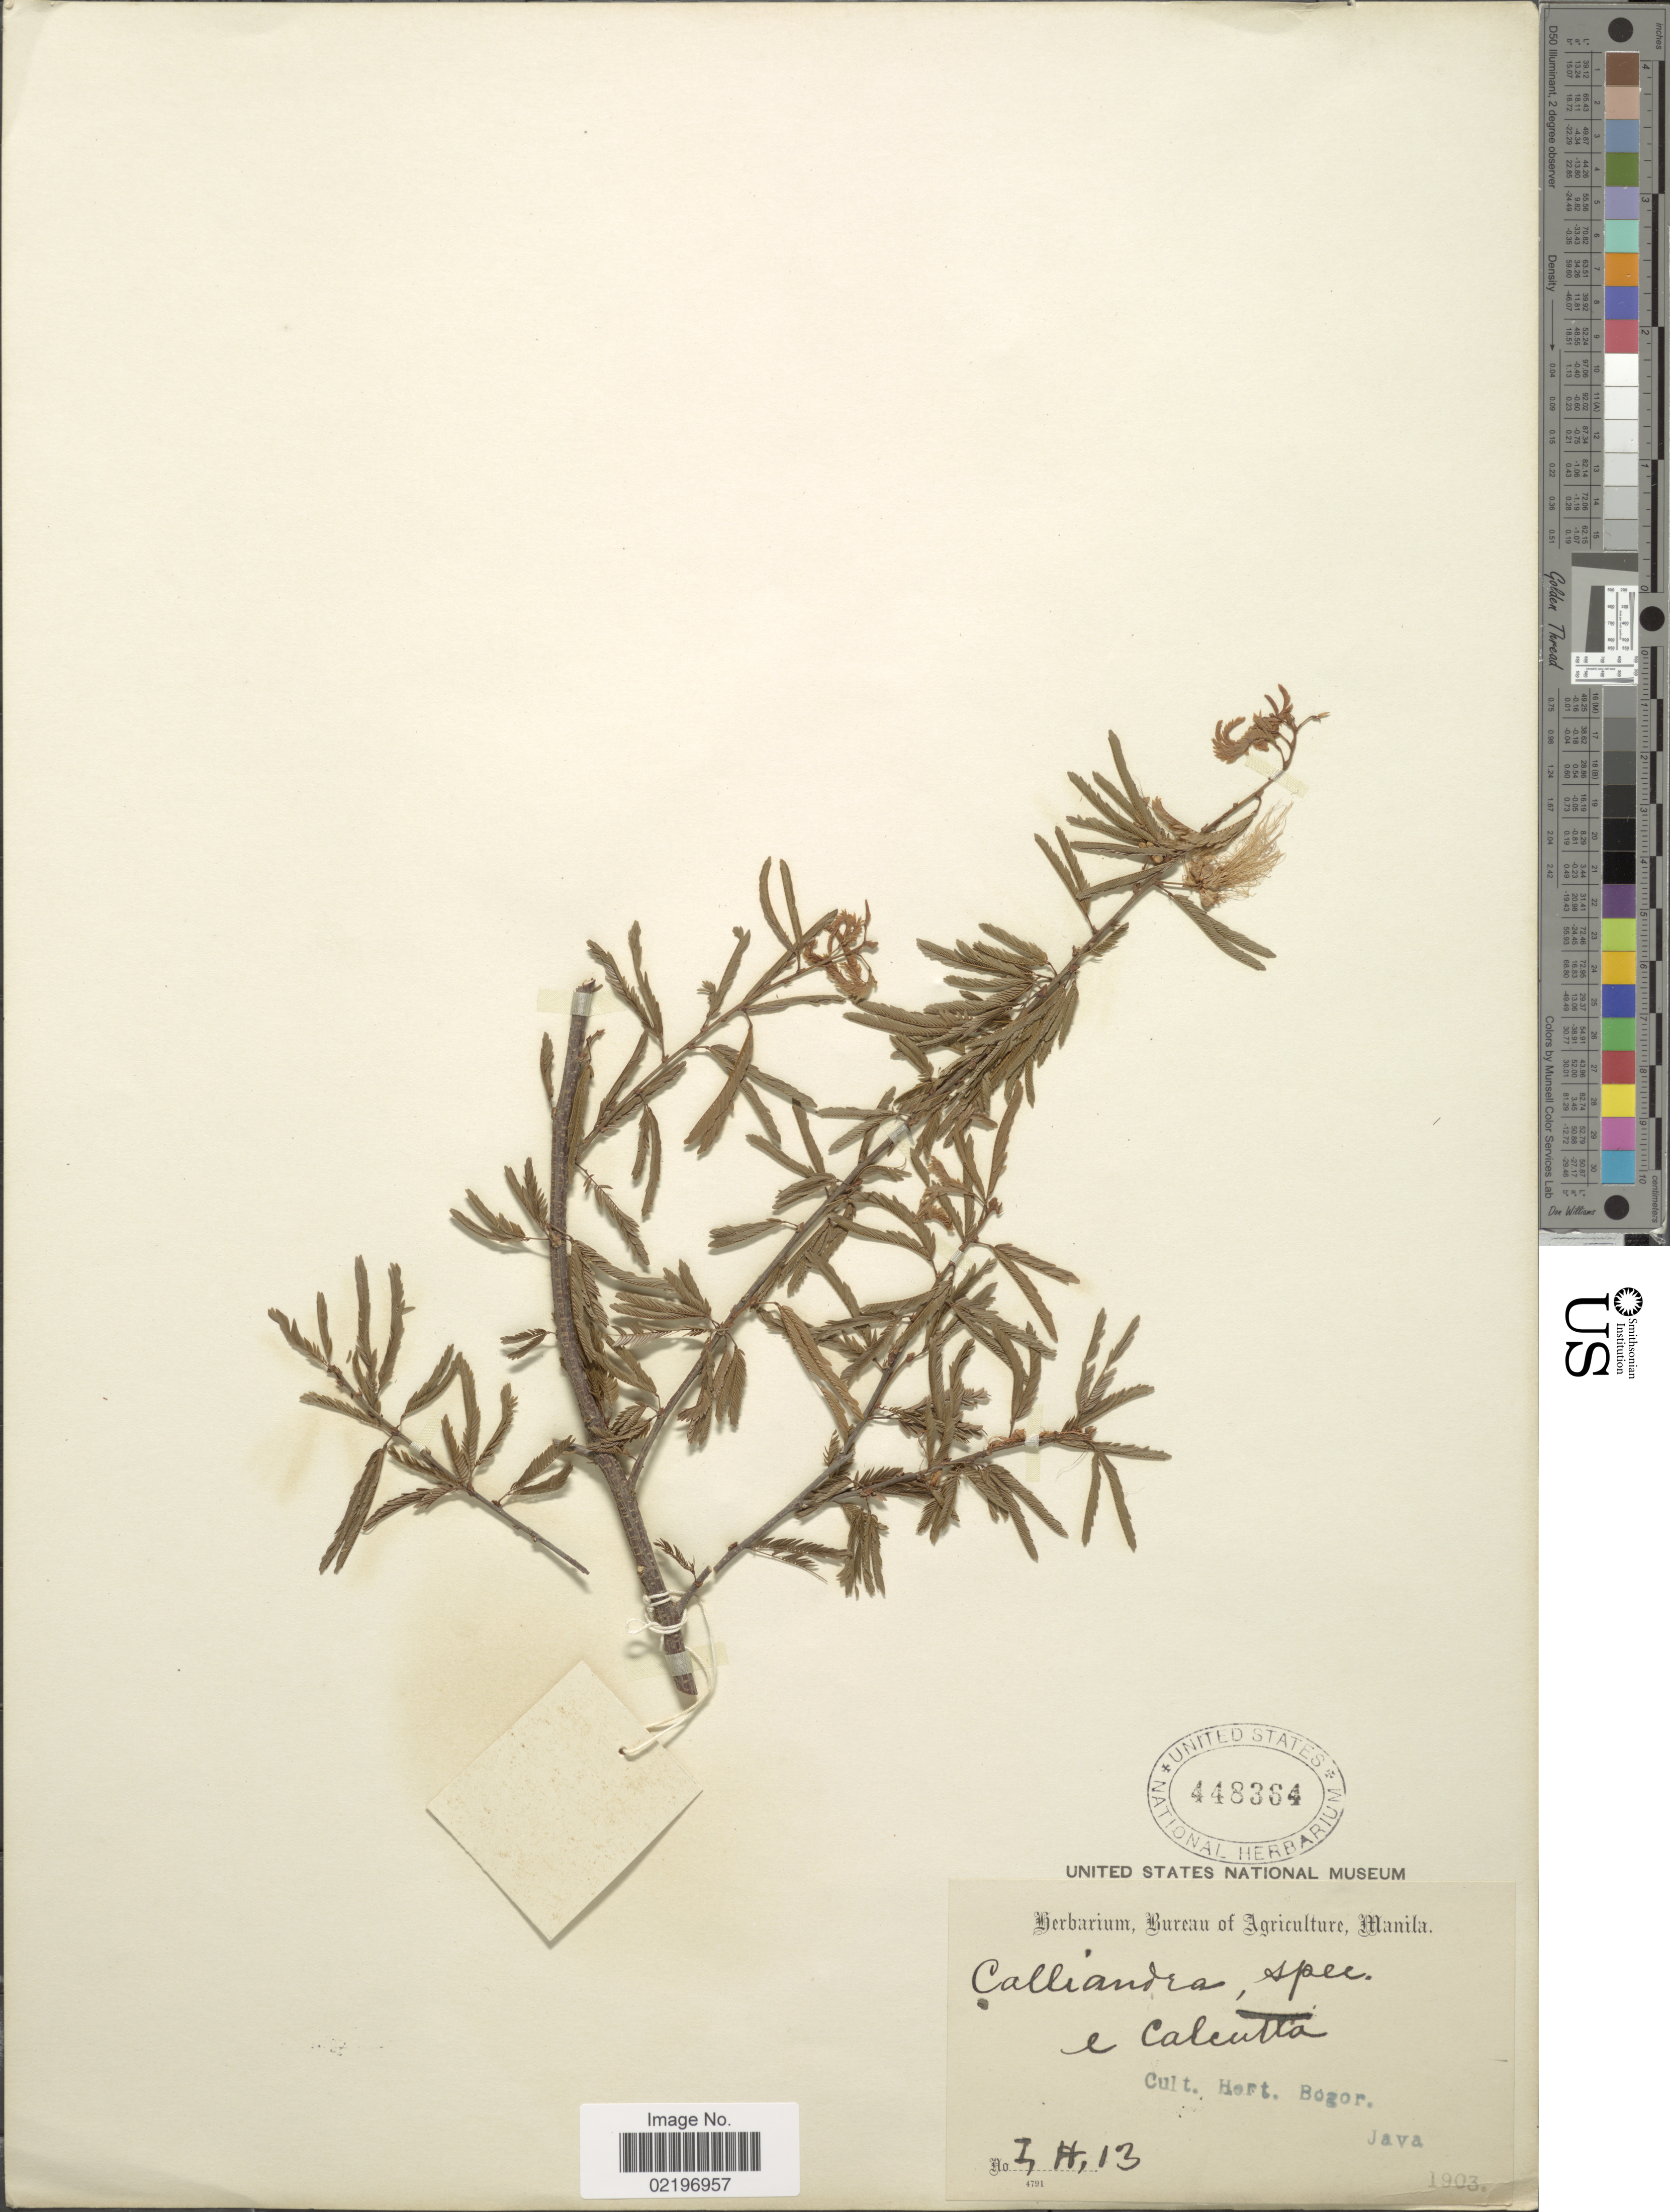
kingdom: Plantae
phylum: Tracheophyta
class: Magnoliopsida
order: Fabales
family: Fabaceae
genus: Calliandra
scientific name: Calliandra sp.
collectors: ex Herb. Bur. Agric. Manila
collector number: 1,H,13*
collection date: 1903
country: Indonesia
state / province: Java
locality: Cult. Hort, Bogor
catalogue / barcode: US 448364